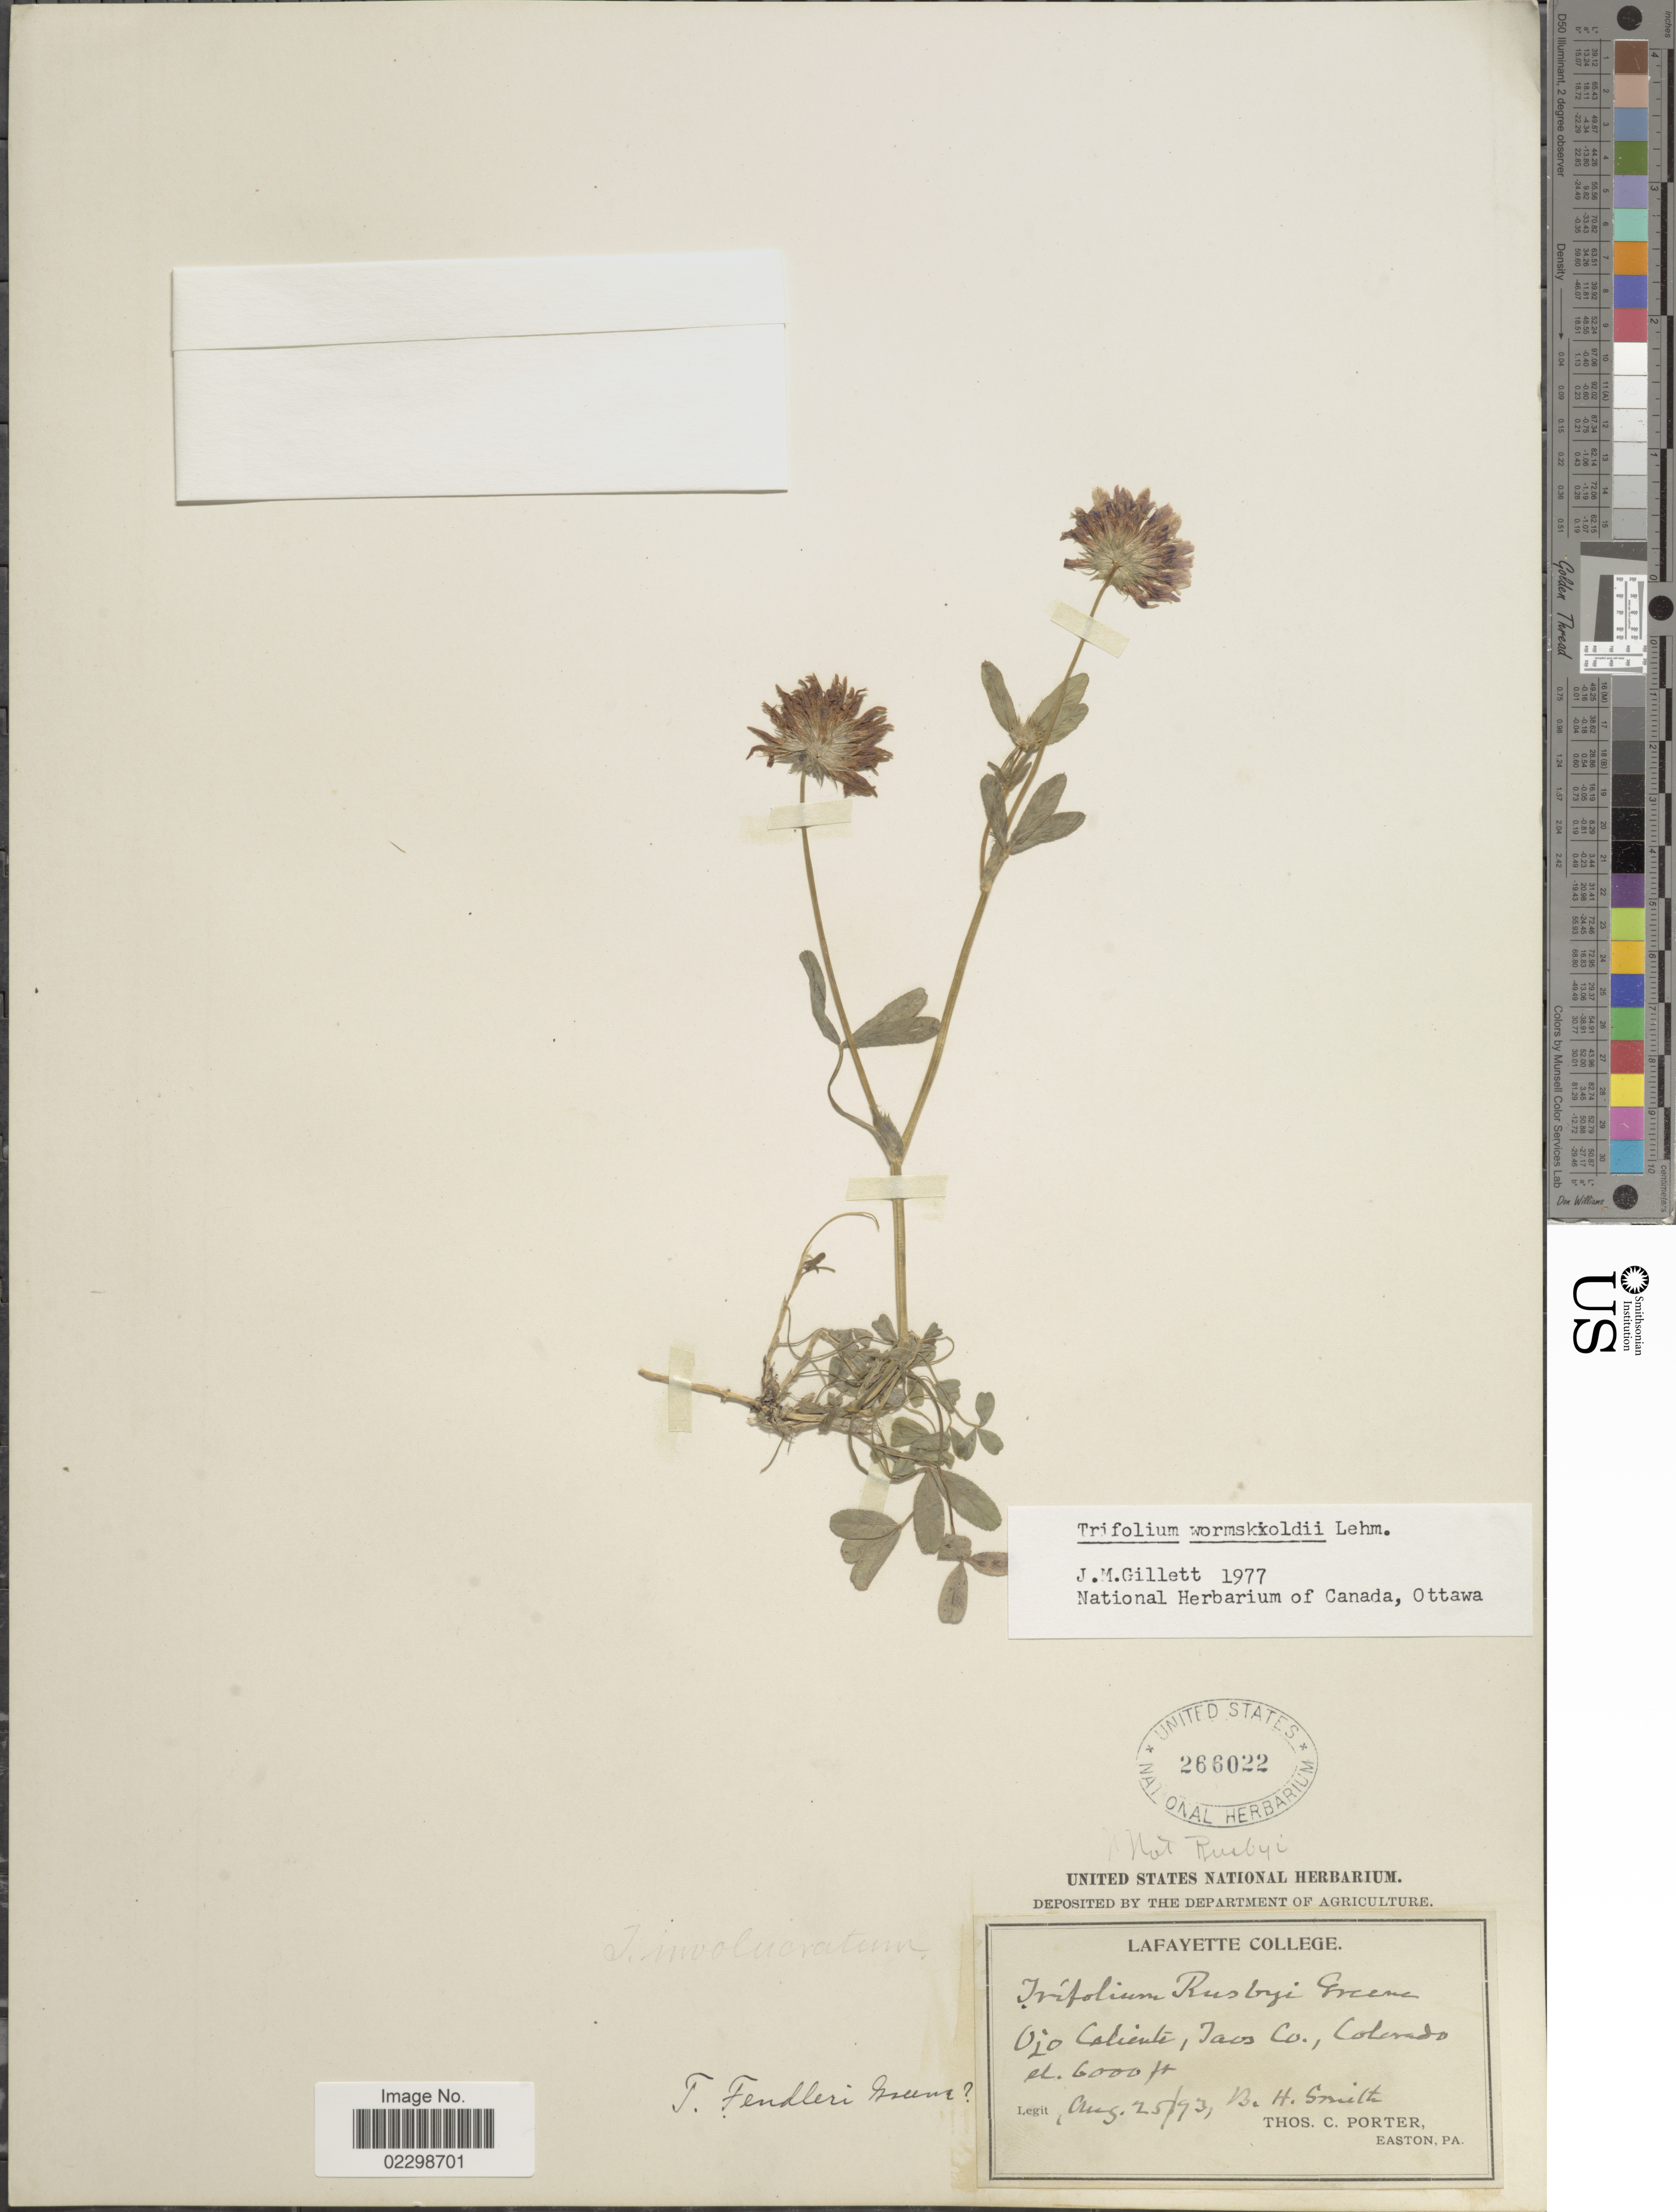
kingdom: Plantae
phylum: Tracheophyta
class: Magnoliopsida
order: Fabales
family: Fabaceae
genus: Trifolium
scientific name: Trifolium wormskioldii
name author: Lehm.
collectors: B. H. Smith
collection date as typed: Transcribed d/m/y: 25/8/93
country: United States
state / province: Colorado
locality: Ojo Caliente, Taos Co.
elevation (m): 1829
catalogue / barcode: US 266022